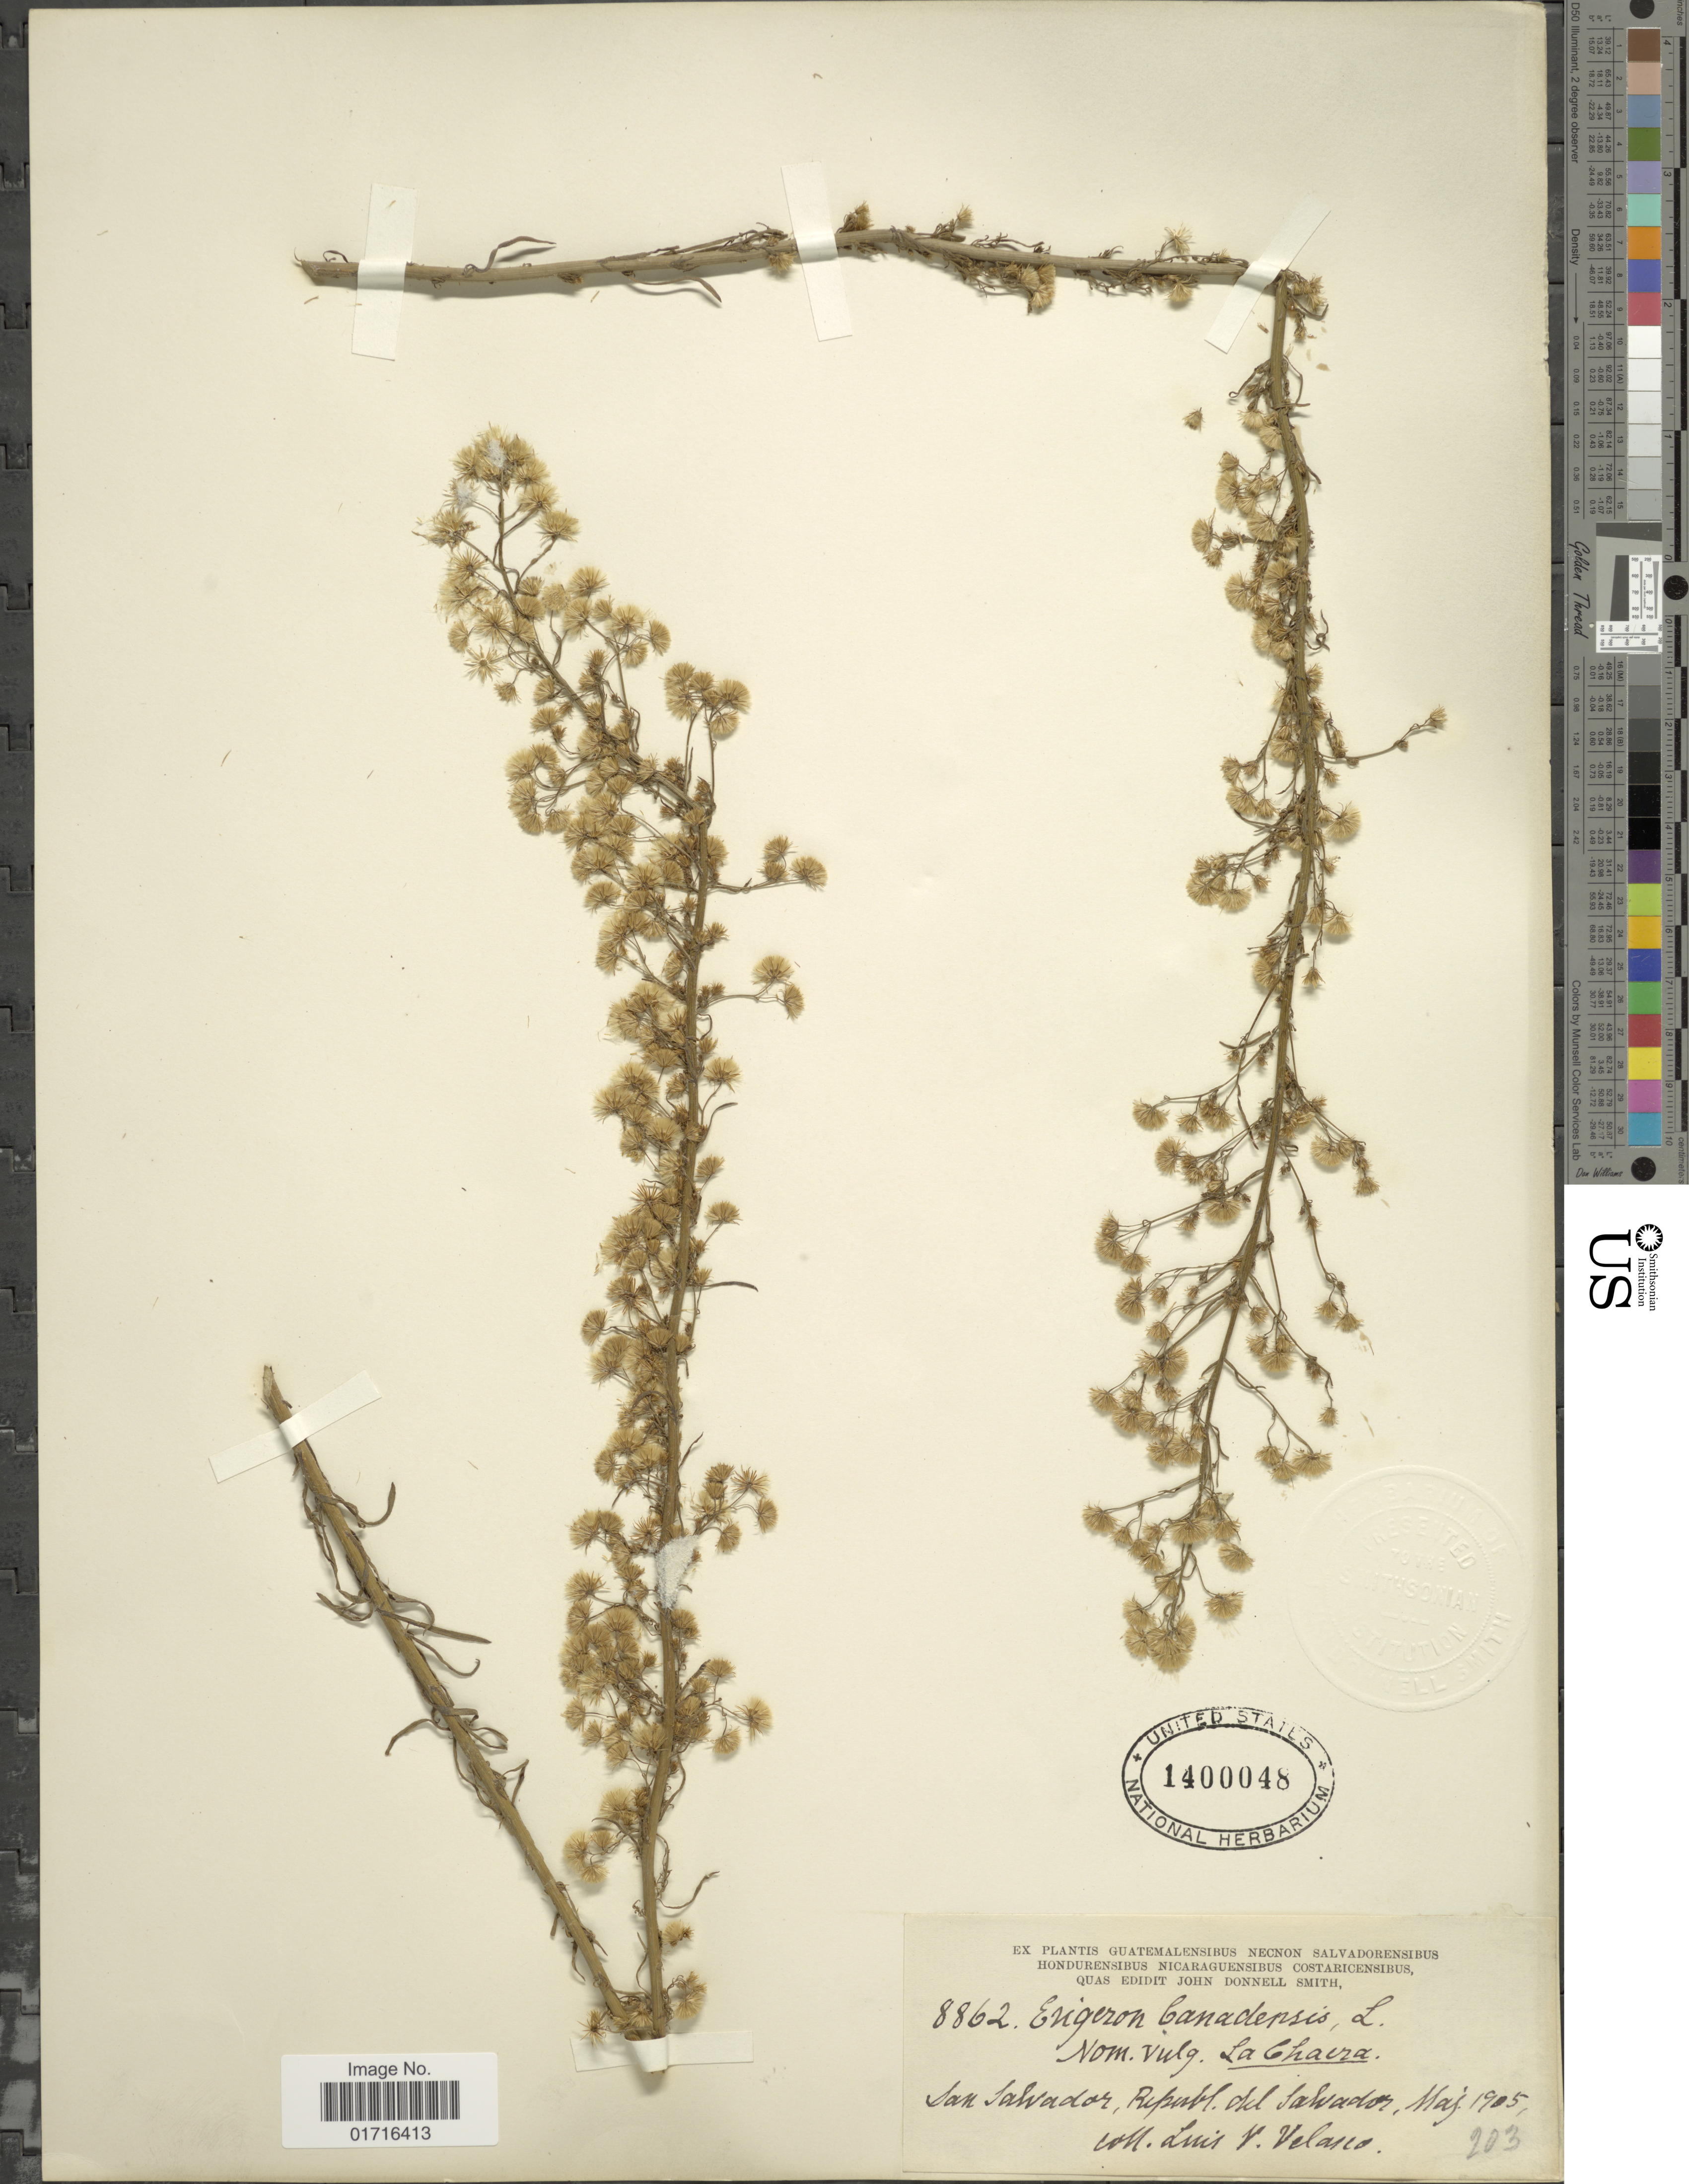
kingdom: Plantae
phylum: Tracheophyta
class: Magnoliopsida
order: Asterales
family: Asteraceae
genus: Conyza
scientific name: Conyza canadensis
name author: (L.) Cronq.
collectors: L. Velasco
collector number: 8862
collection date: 1905-05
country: El Salvador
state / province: San Salvador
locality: San Salvador, Republ. del Salvador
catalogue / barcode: US 1400048